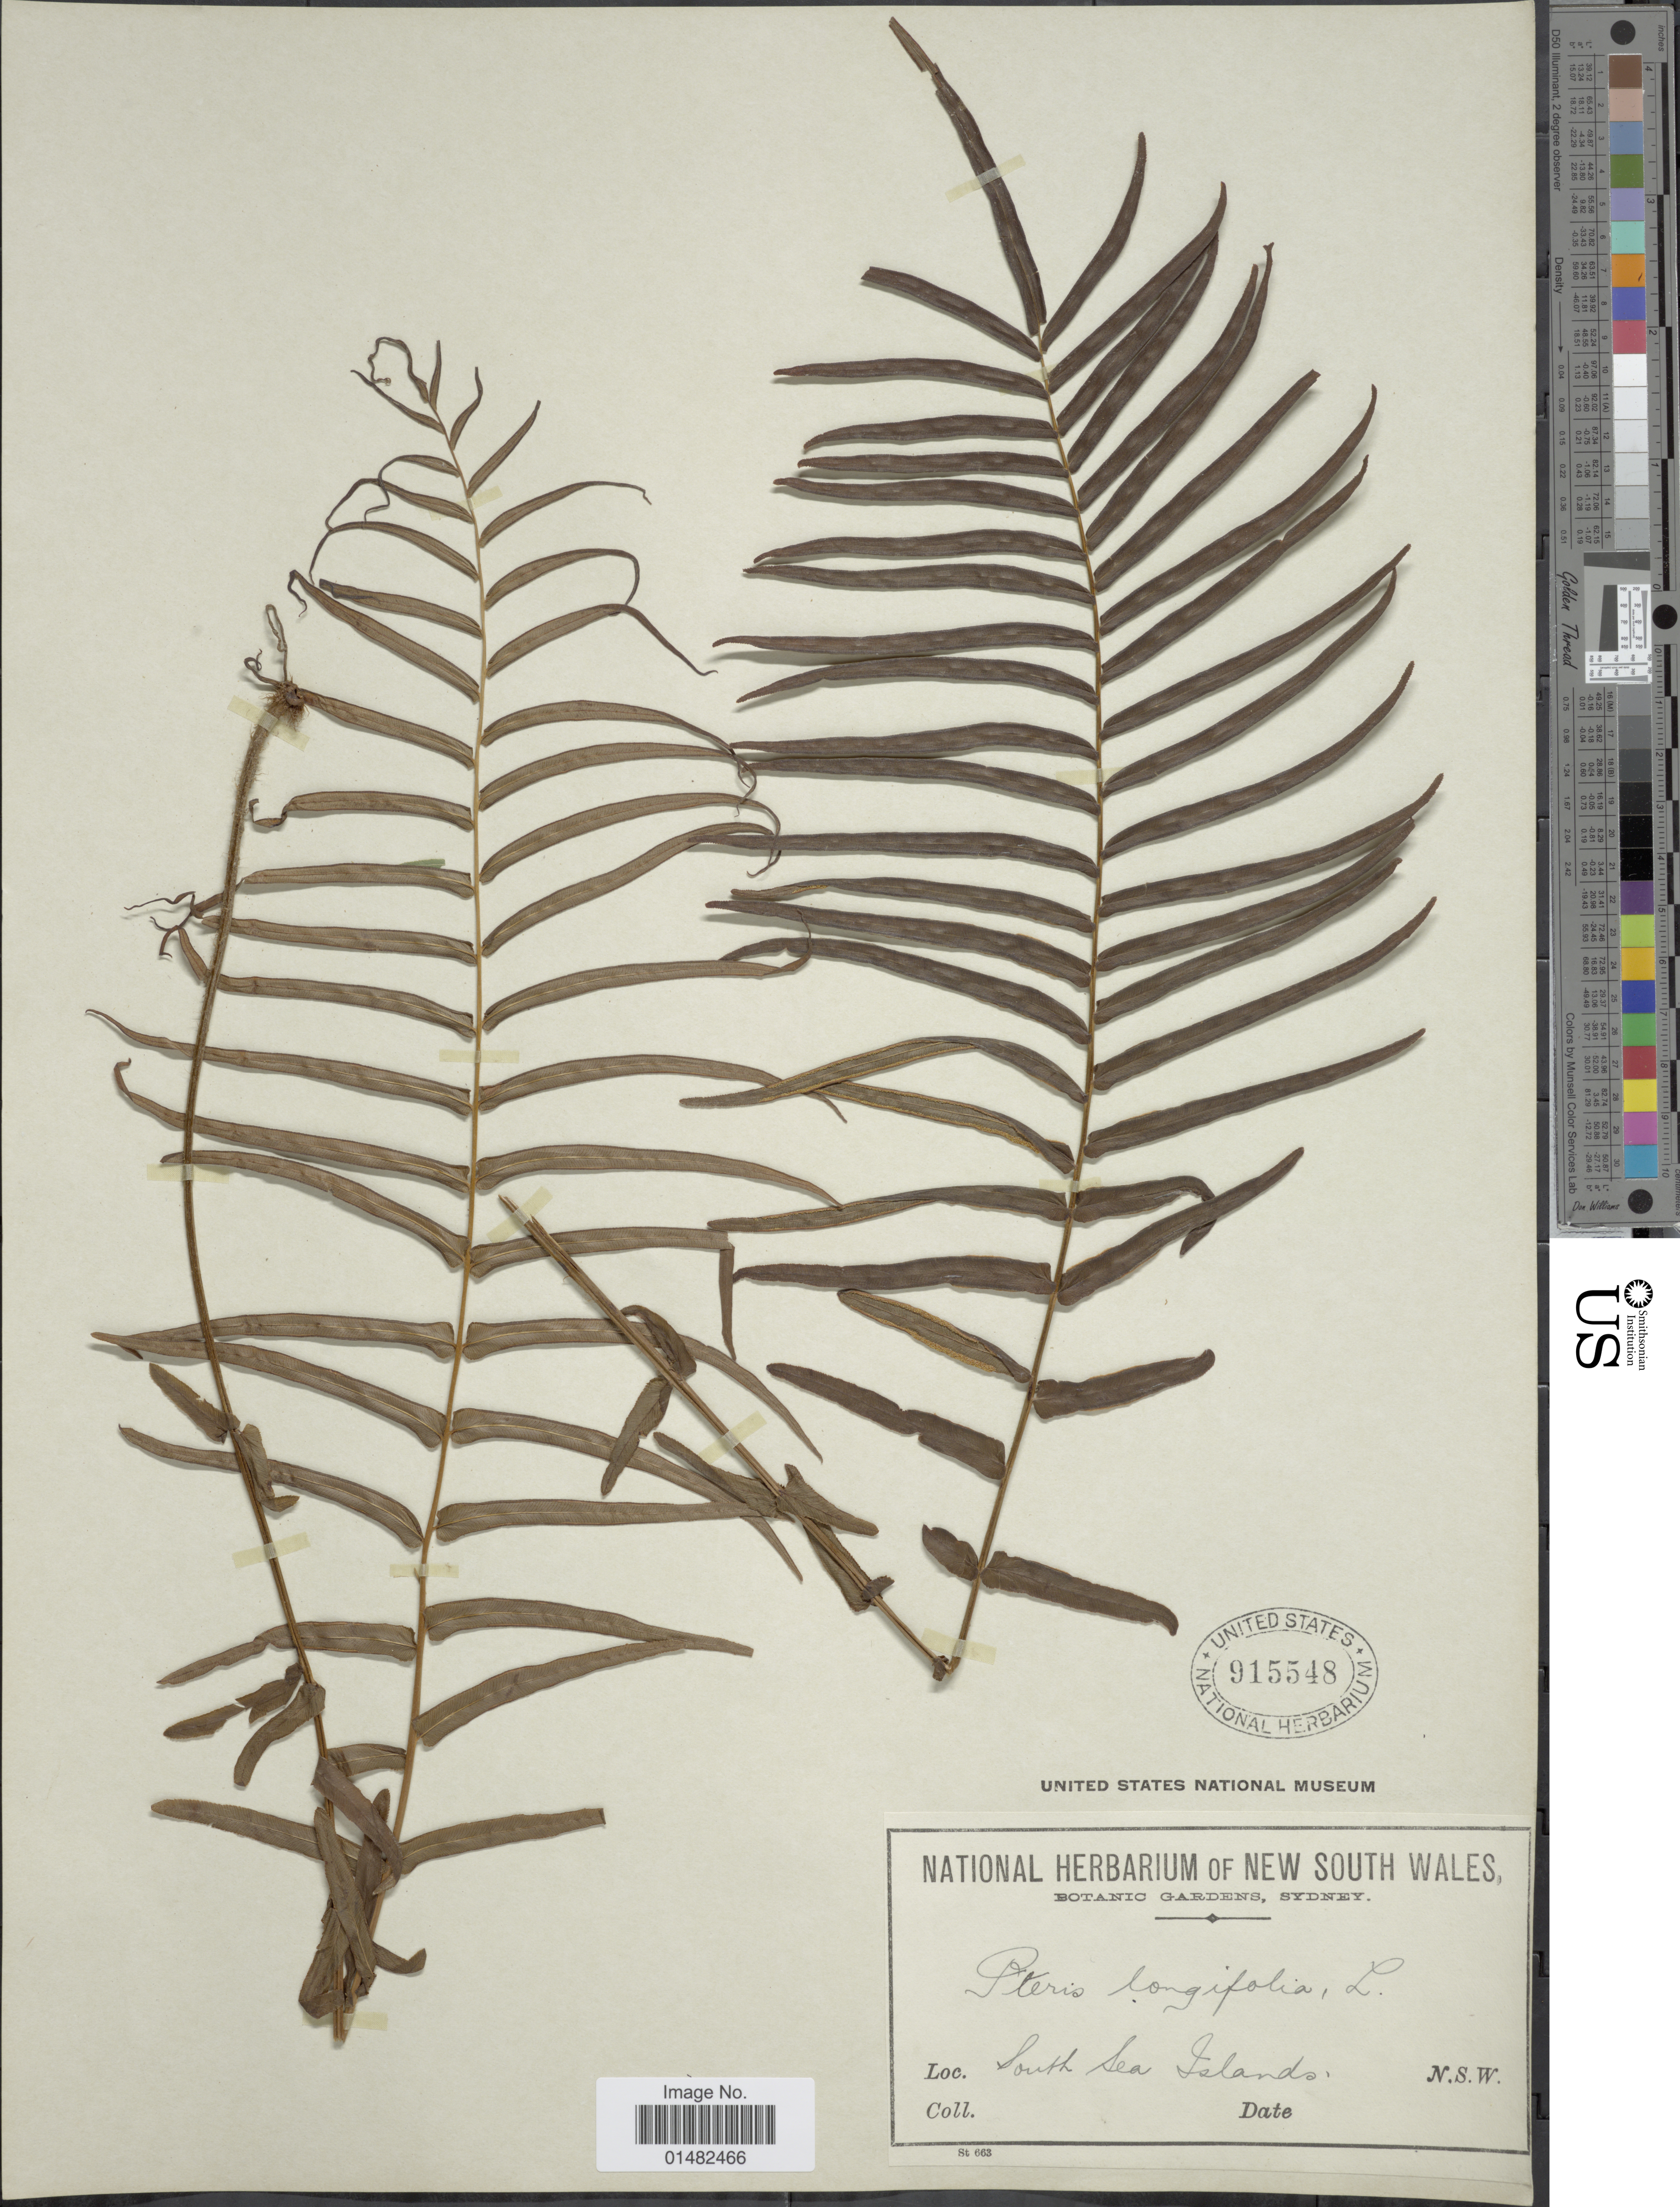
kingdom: Plantae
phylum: Tracheophyta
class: Polypodiopsida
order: Polypodiales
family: Pteridaceae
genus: Pteris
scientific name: Pteris vittata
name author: L.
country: Australia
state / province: New South Wales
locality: South Sea Islands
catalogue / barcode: US 915548